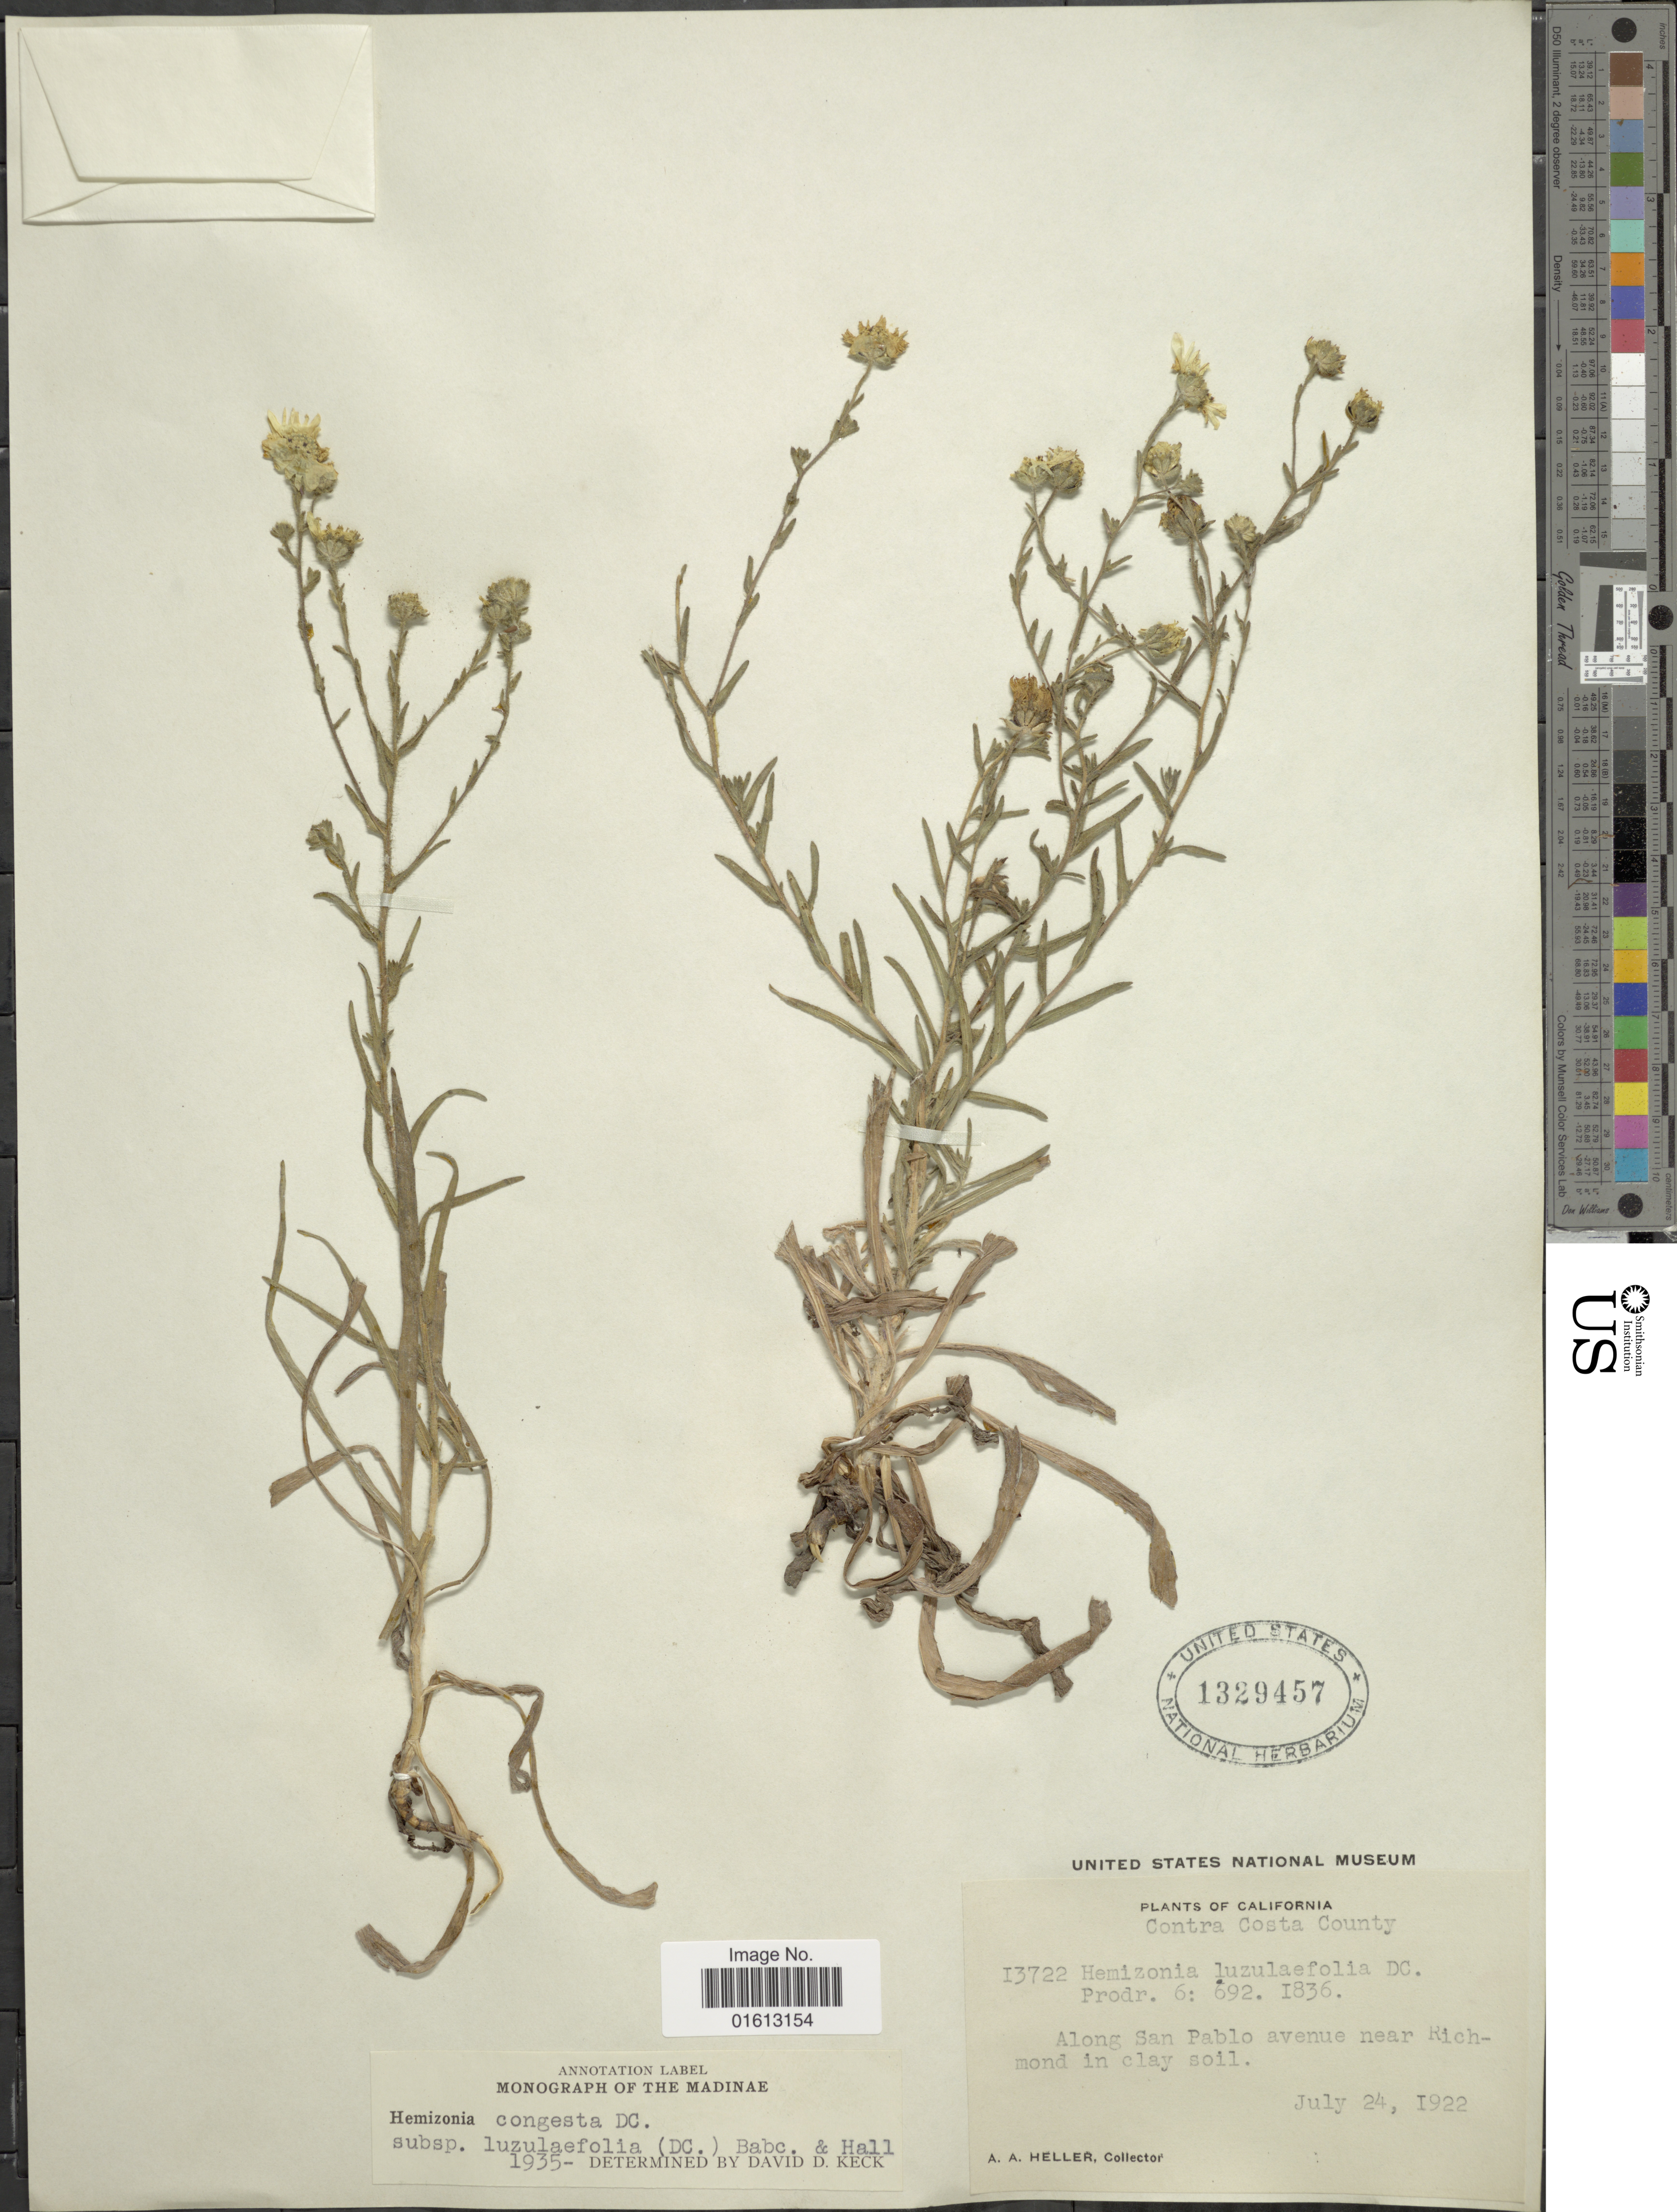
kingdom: Plantae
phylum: Tracheophyta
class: Magnoliopsida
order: Asterales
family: Asteraceae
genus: Hemizonia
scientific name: Hemizonia congesta subsp. luzulaefolia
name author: (DC.) Babc. & H.M. Hall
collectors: A. A. Heller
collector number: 13722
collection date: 1922-07-24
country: United States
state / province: California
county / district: Contra Costa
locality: Contra Costa County, along San Pablo avenue near Richmond in clay soil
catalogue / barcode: US 1329457